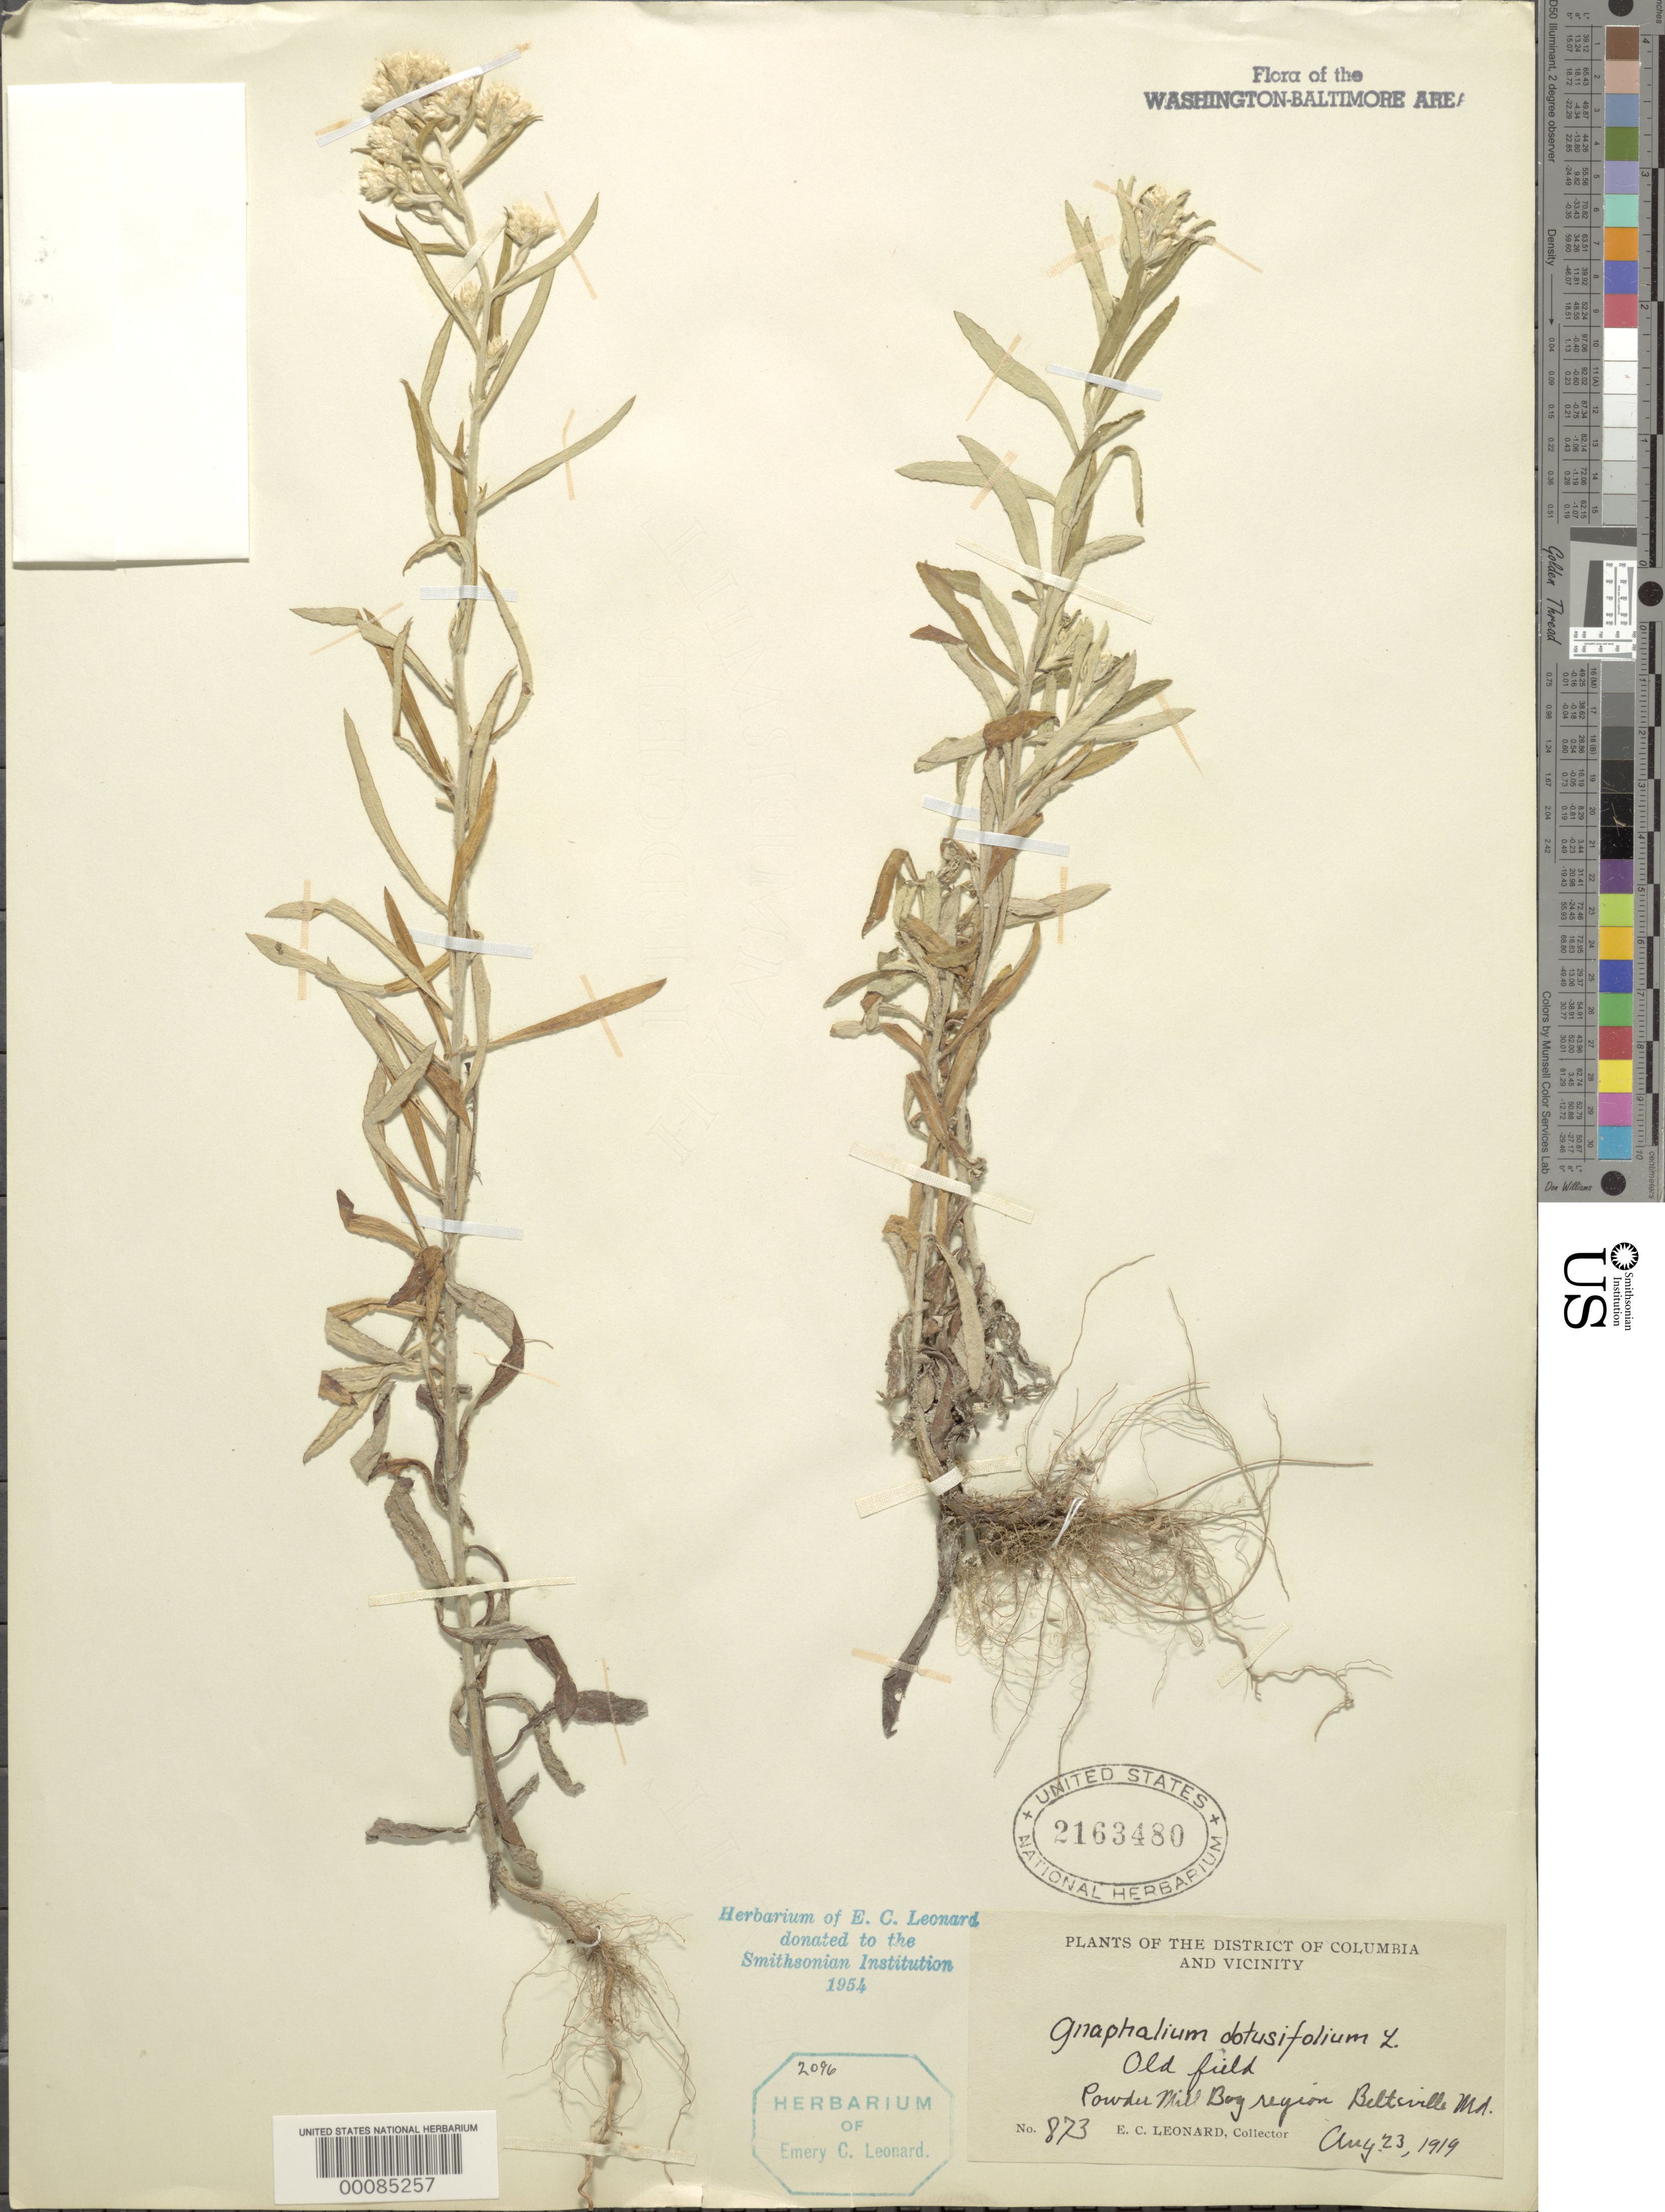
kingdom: Plantae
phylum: Tracheophyta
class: Magnoliopsida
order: Asterales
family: Asteraceae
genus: Pseudognaphalium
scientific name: Pseudognaphalium obtusifolium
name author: (L.) Hilliard & B.L. Burtt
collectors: E. C. Leonard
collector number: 873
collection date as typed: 23 Aug 1919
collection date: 1919-08-23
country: United States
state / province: Maryland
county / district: Prince George's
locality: Powdermill Bogs, Beltsville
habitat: Old field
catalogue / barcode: US 2163480